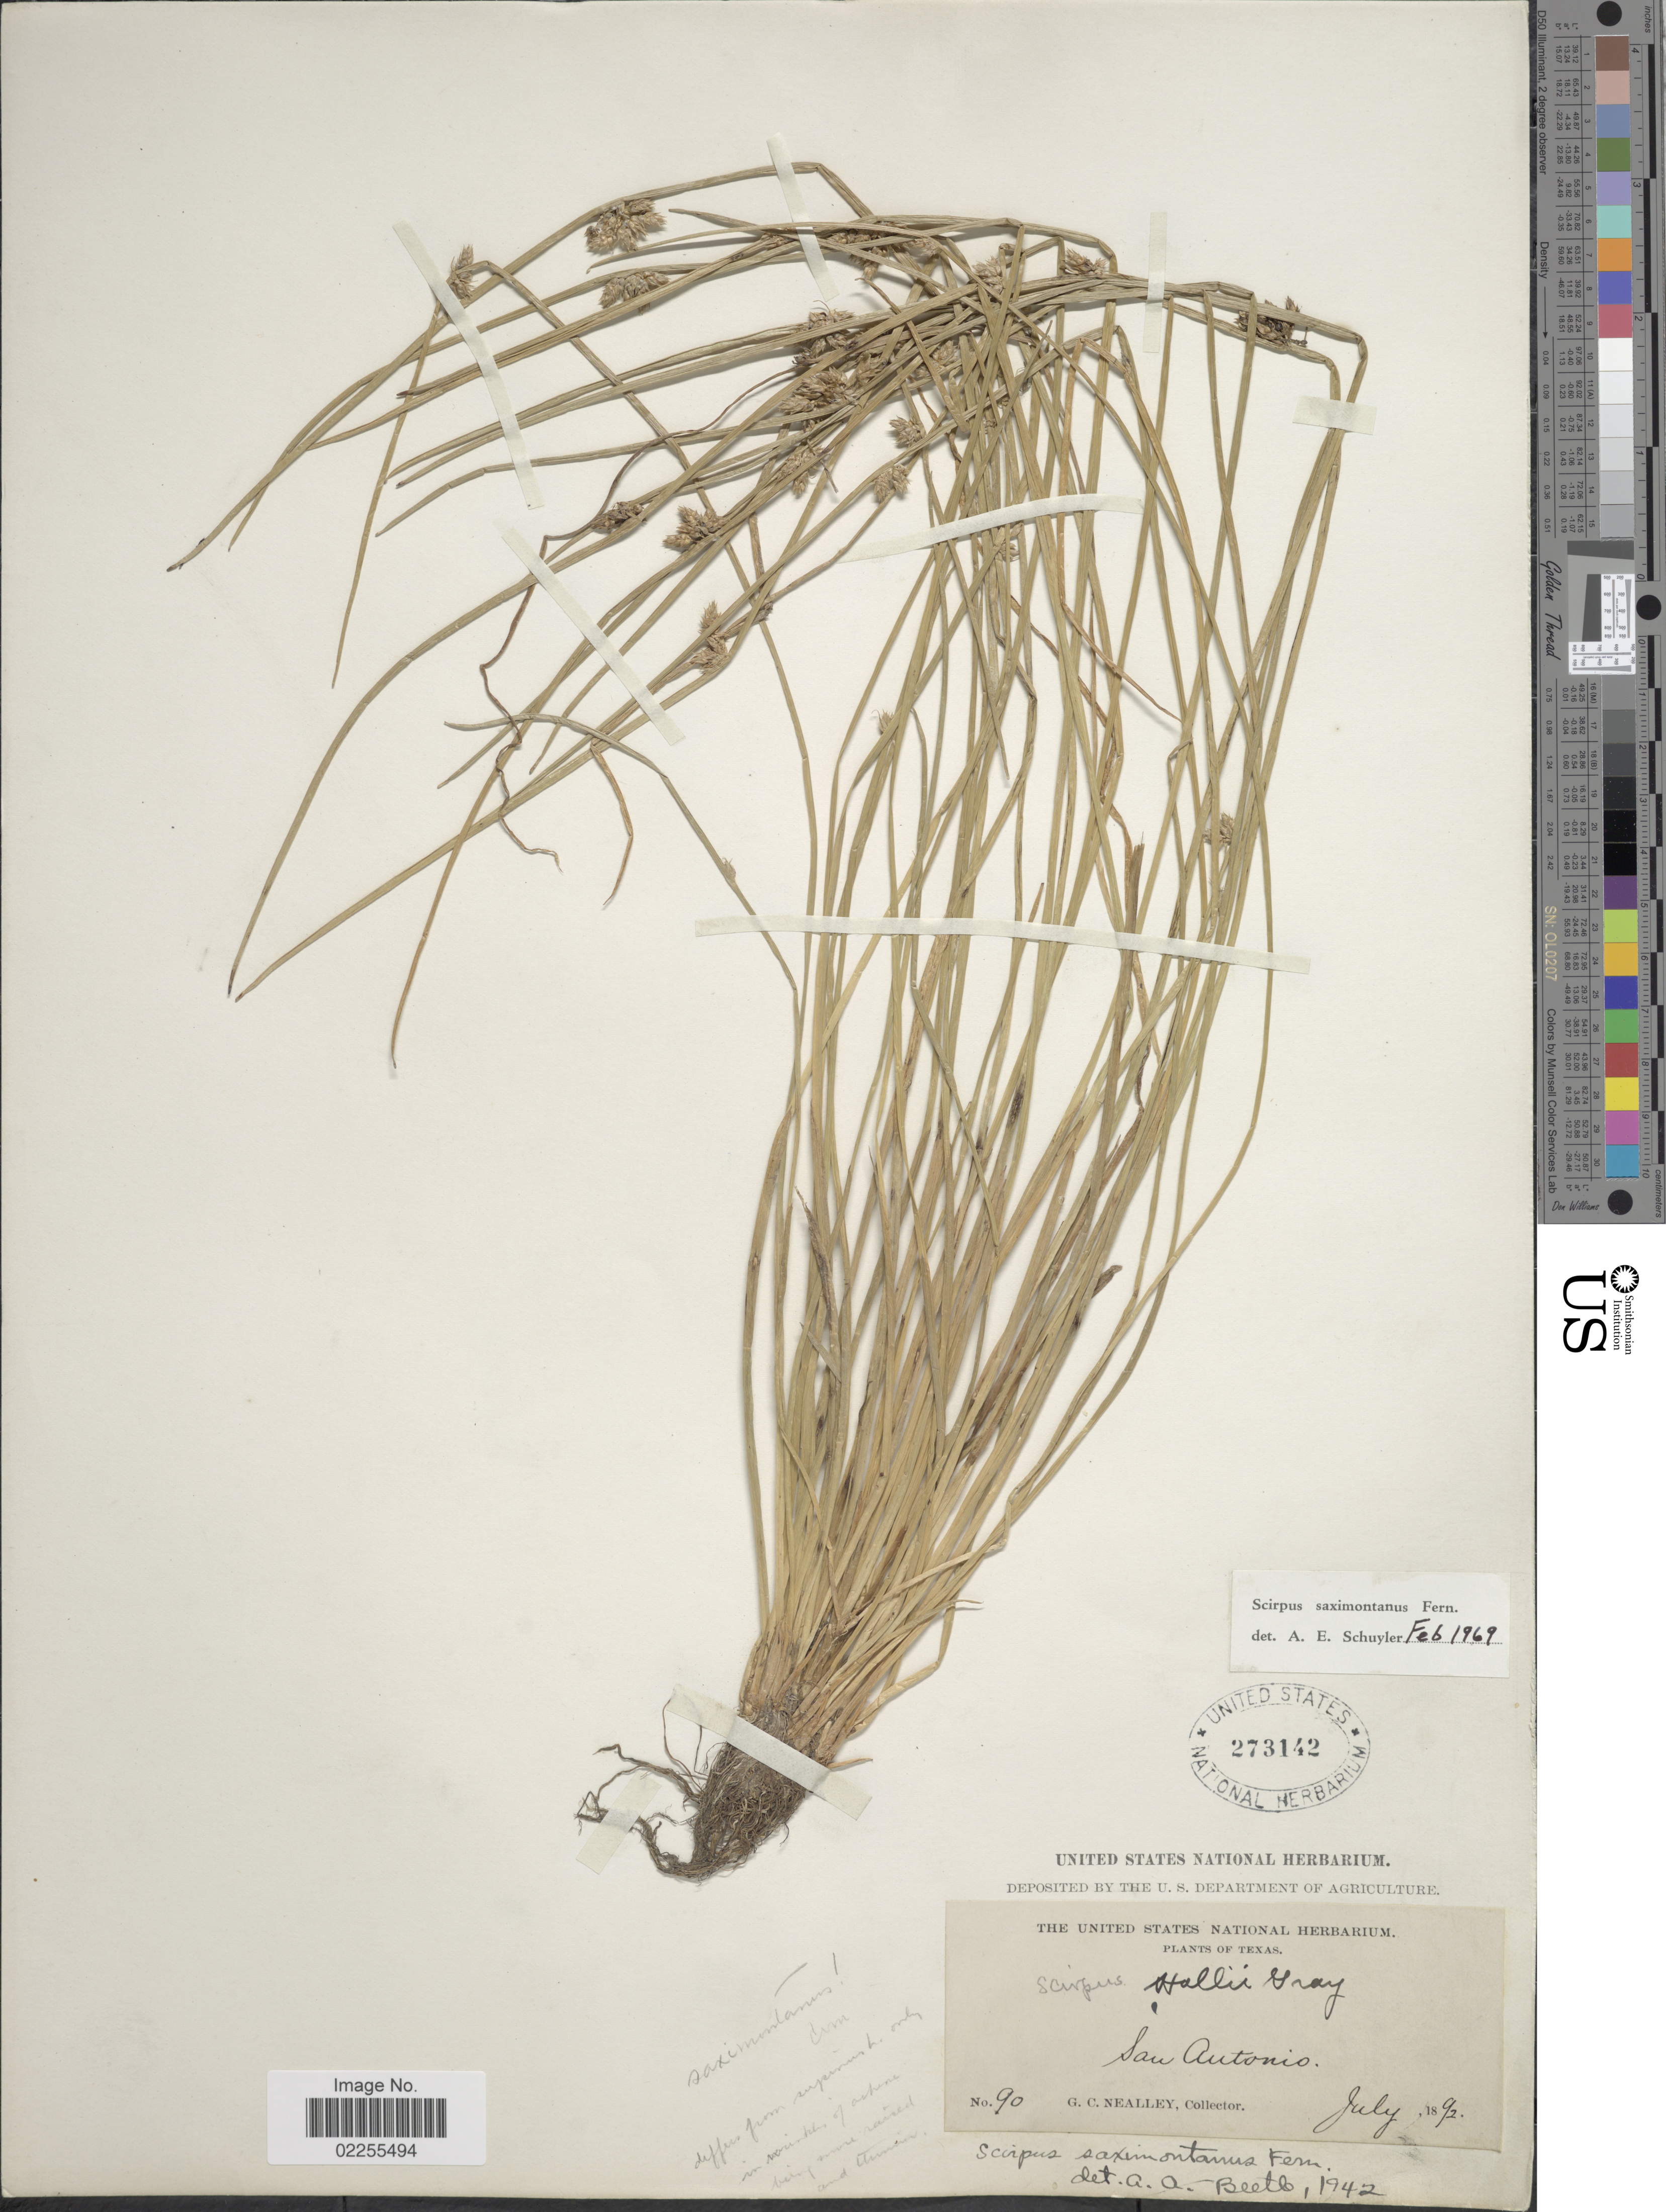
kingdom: Plantae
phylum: Tracheophyta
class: Liliopsida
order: Poales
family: Cyperaceae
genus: Schoenoplectus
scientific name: Schoenoplectus saximontanus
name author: (Fernald) J. Raynal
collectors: G. Neally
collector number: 90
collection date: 1892-07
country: United States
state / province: Texas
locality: San Antonio.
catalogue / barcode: US 273142